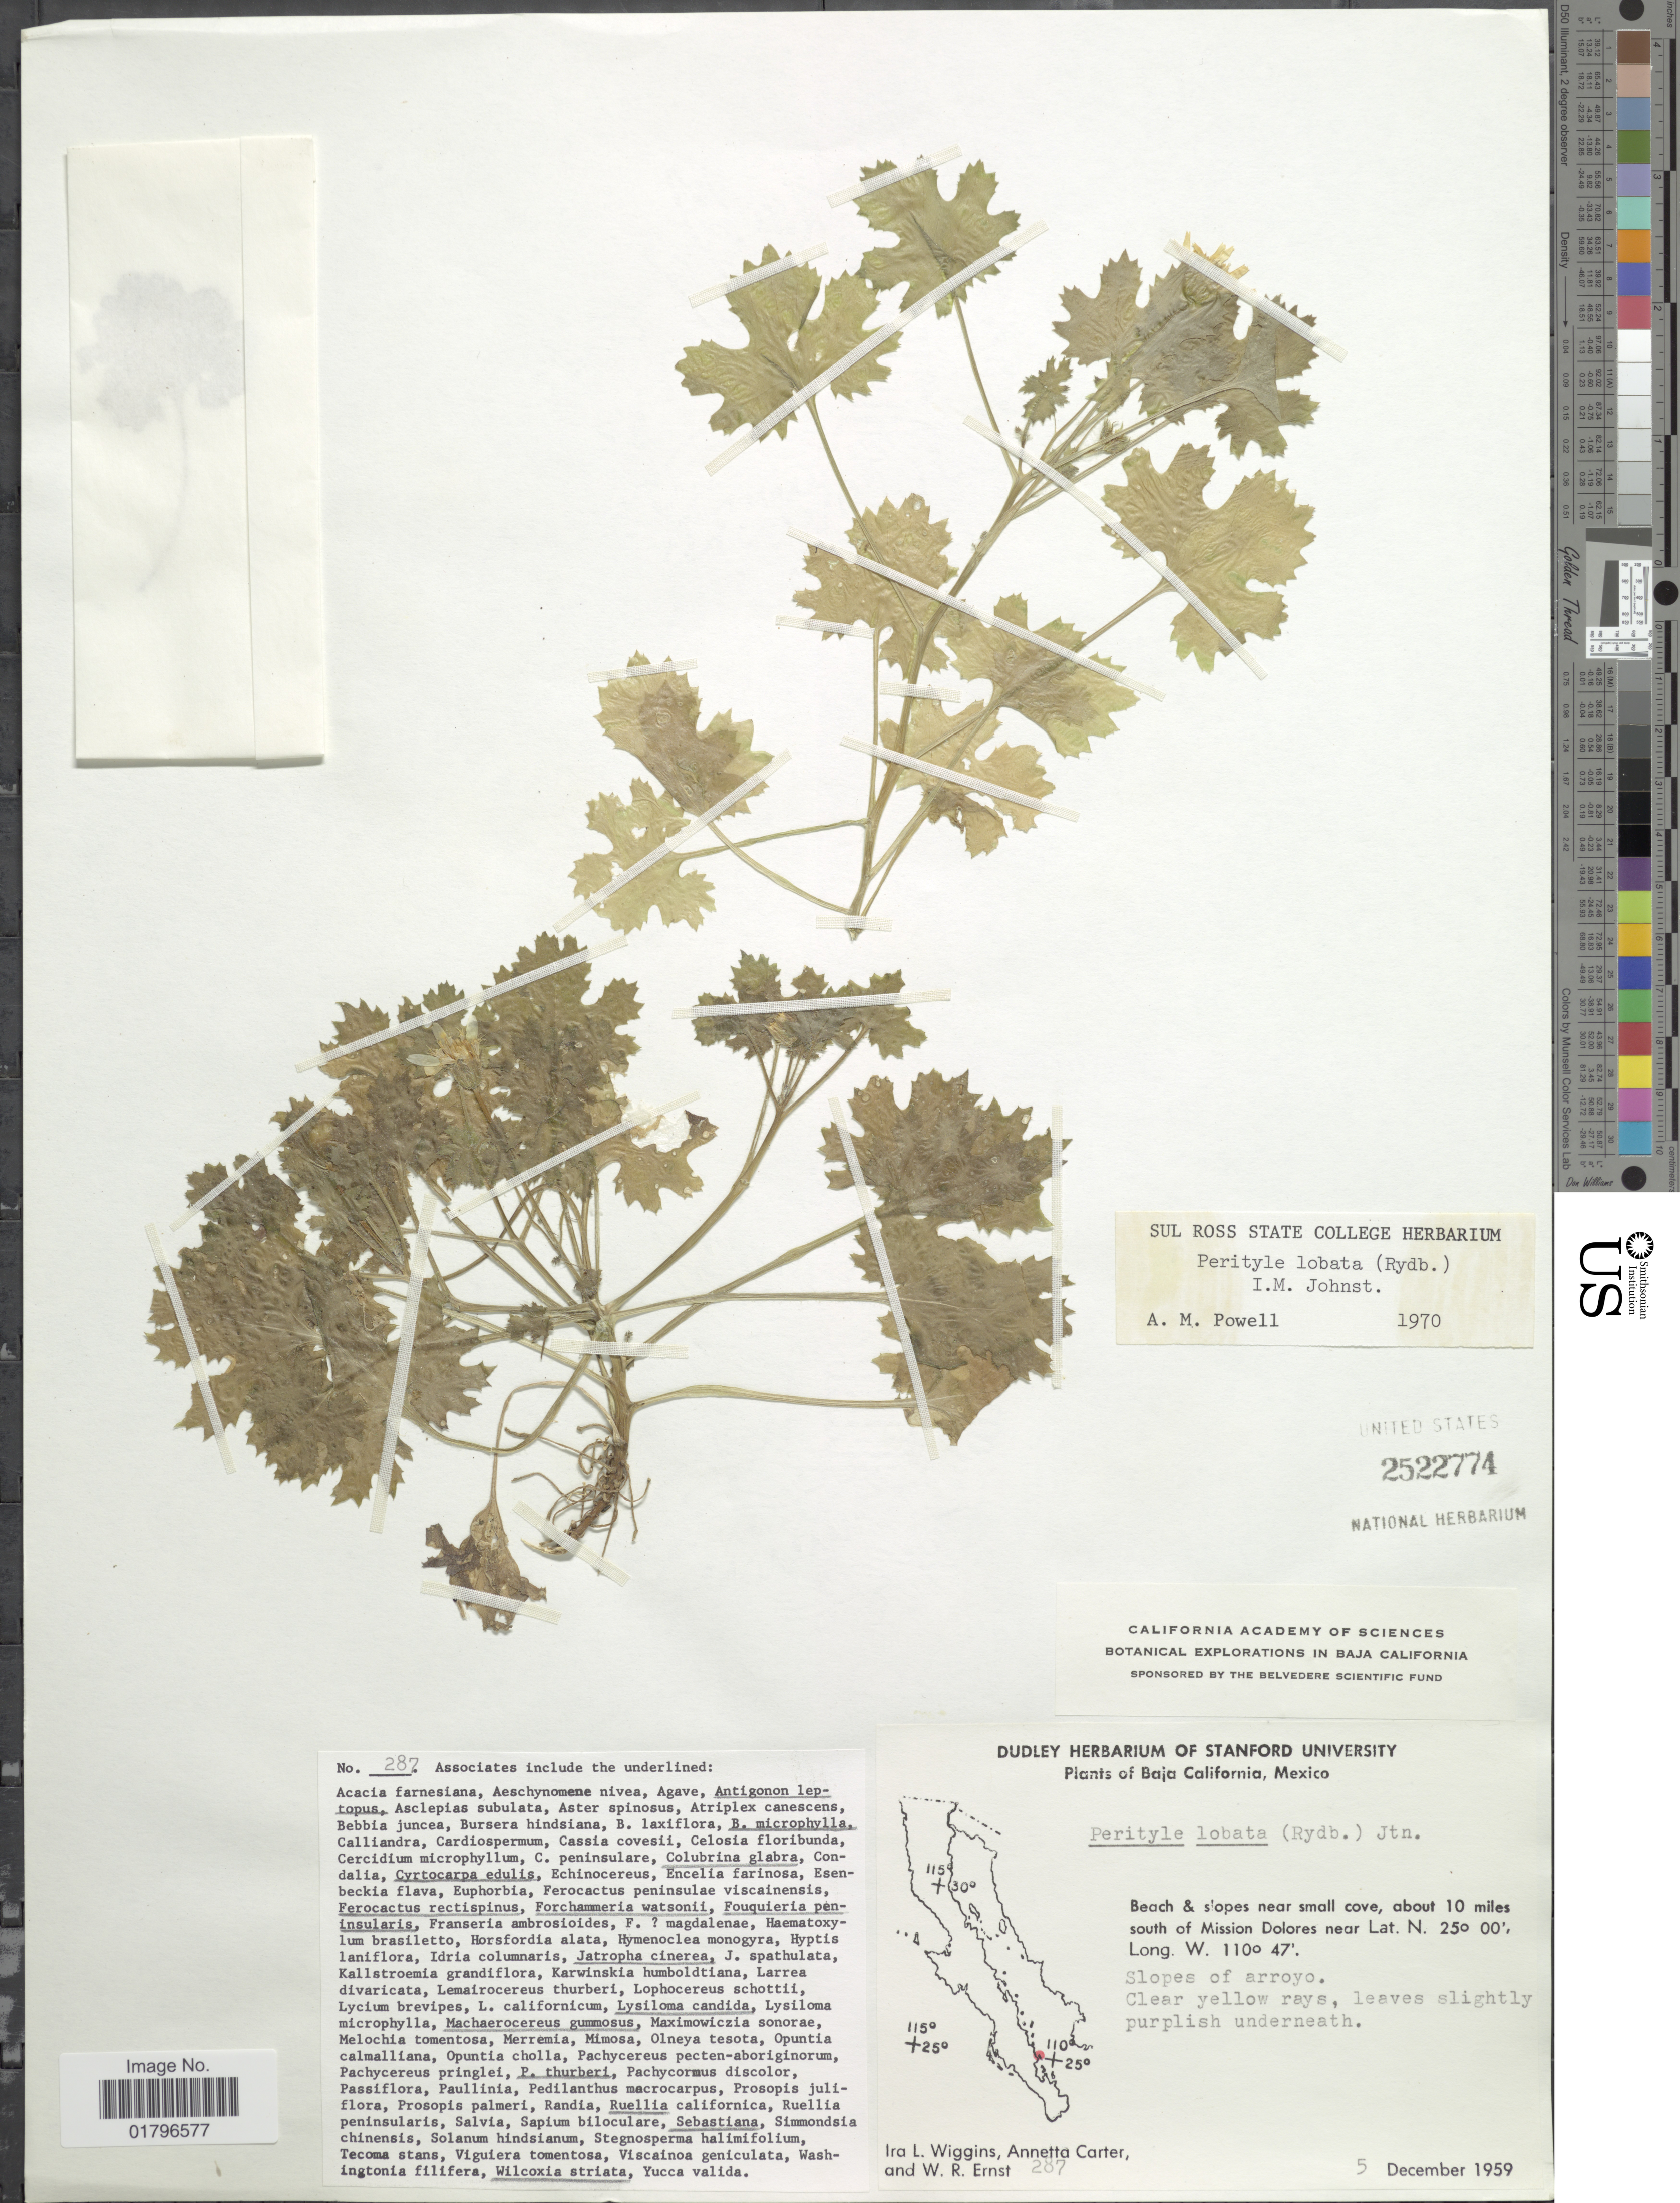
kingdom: Plantae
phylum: Tracheophyta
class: Magnoliopsida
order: Asterales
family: Asteraceae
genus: Perityle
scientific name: Perityle lobata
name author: (Rydb.) I.M. Johnst.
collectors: I. L. Wiggins, A. Carter & W. R. Ernst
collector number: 287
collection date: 1959-12-05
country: Mexico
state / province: Baja California Sur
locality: Beach & slopes near small cove, about 10 miles south of Mission Dolores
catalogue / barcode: US 2522774